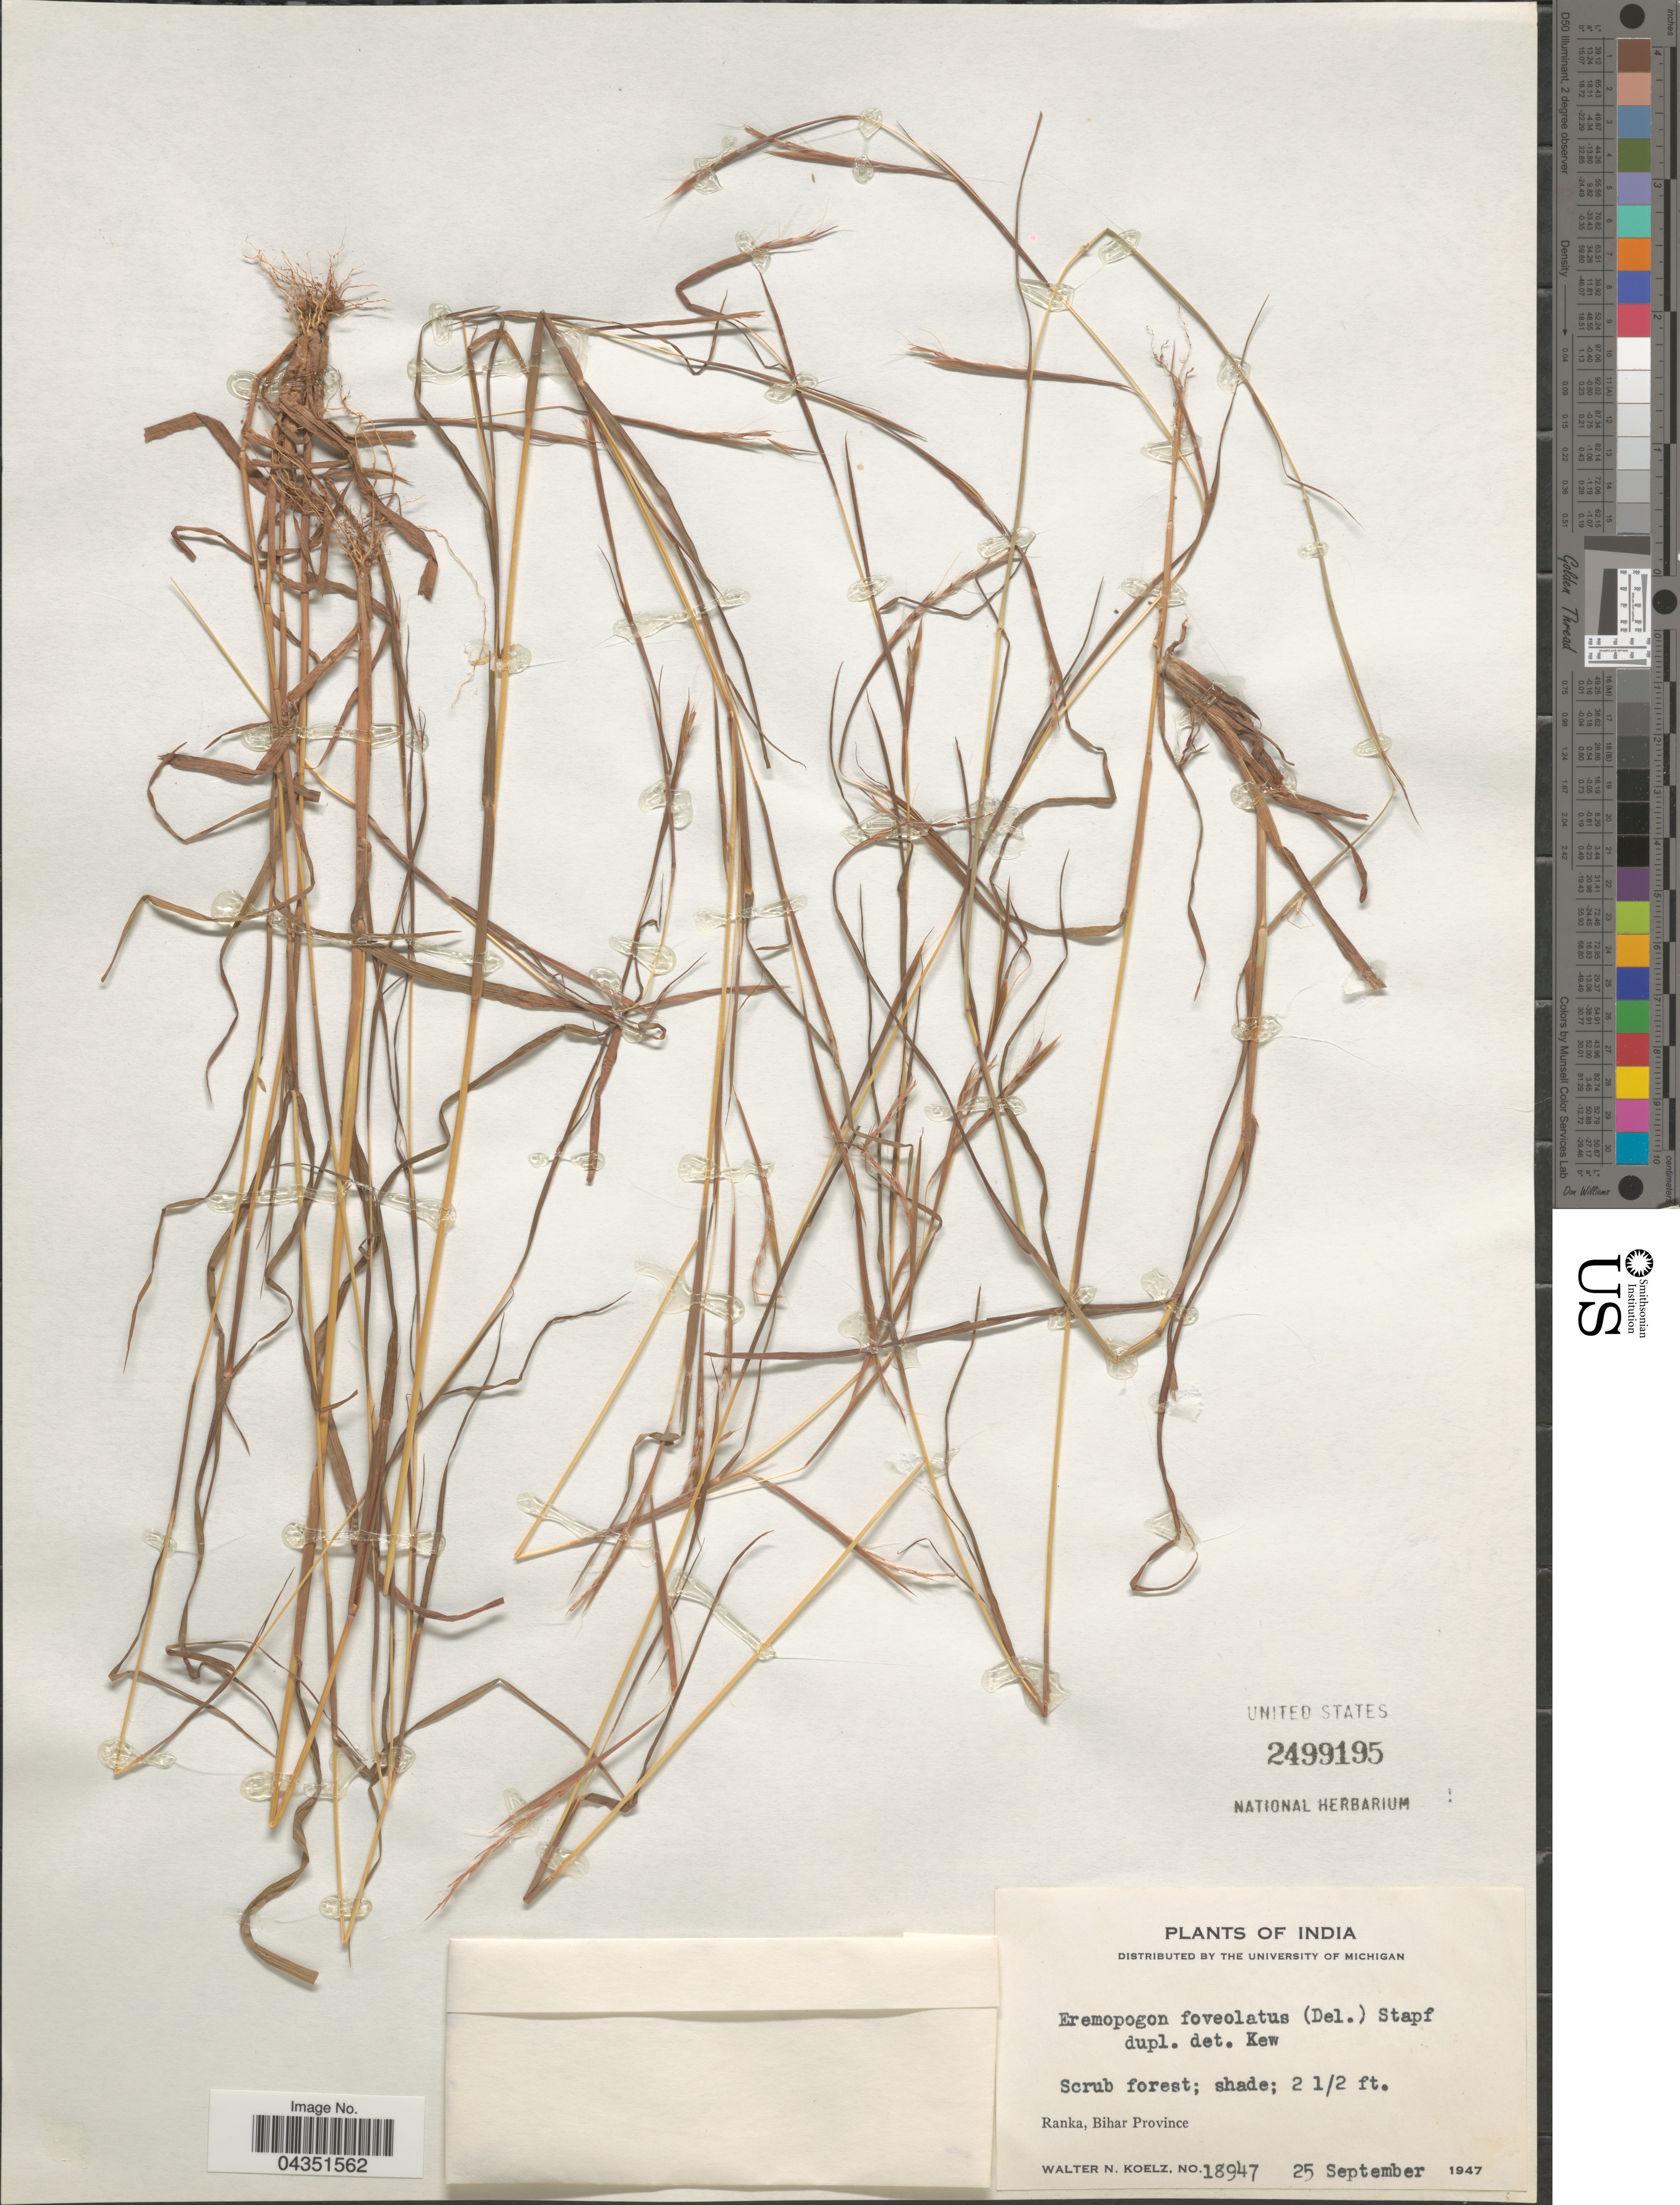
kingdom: Plantae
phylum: Tracheophyta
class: Liliopsida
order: Poales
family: Poaceae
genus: Eremopogon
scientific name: Eremopogon foveolatus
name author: (Delile) Stapf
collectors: W. N. Koelz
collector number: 18947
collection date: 1947-09-25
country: India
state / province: Bihar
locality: Ranka.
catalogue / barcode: US 2499195